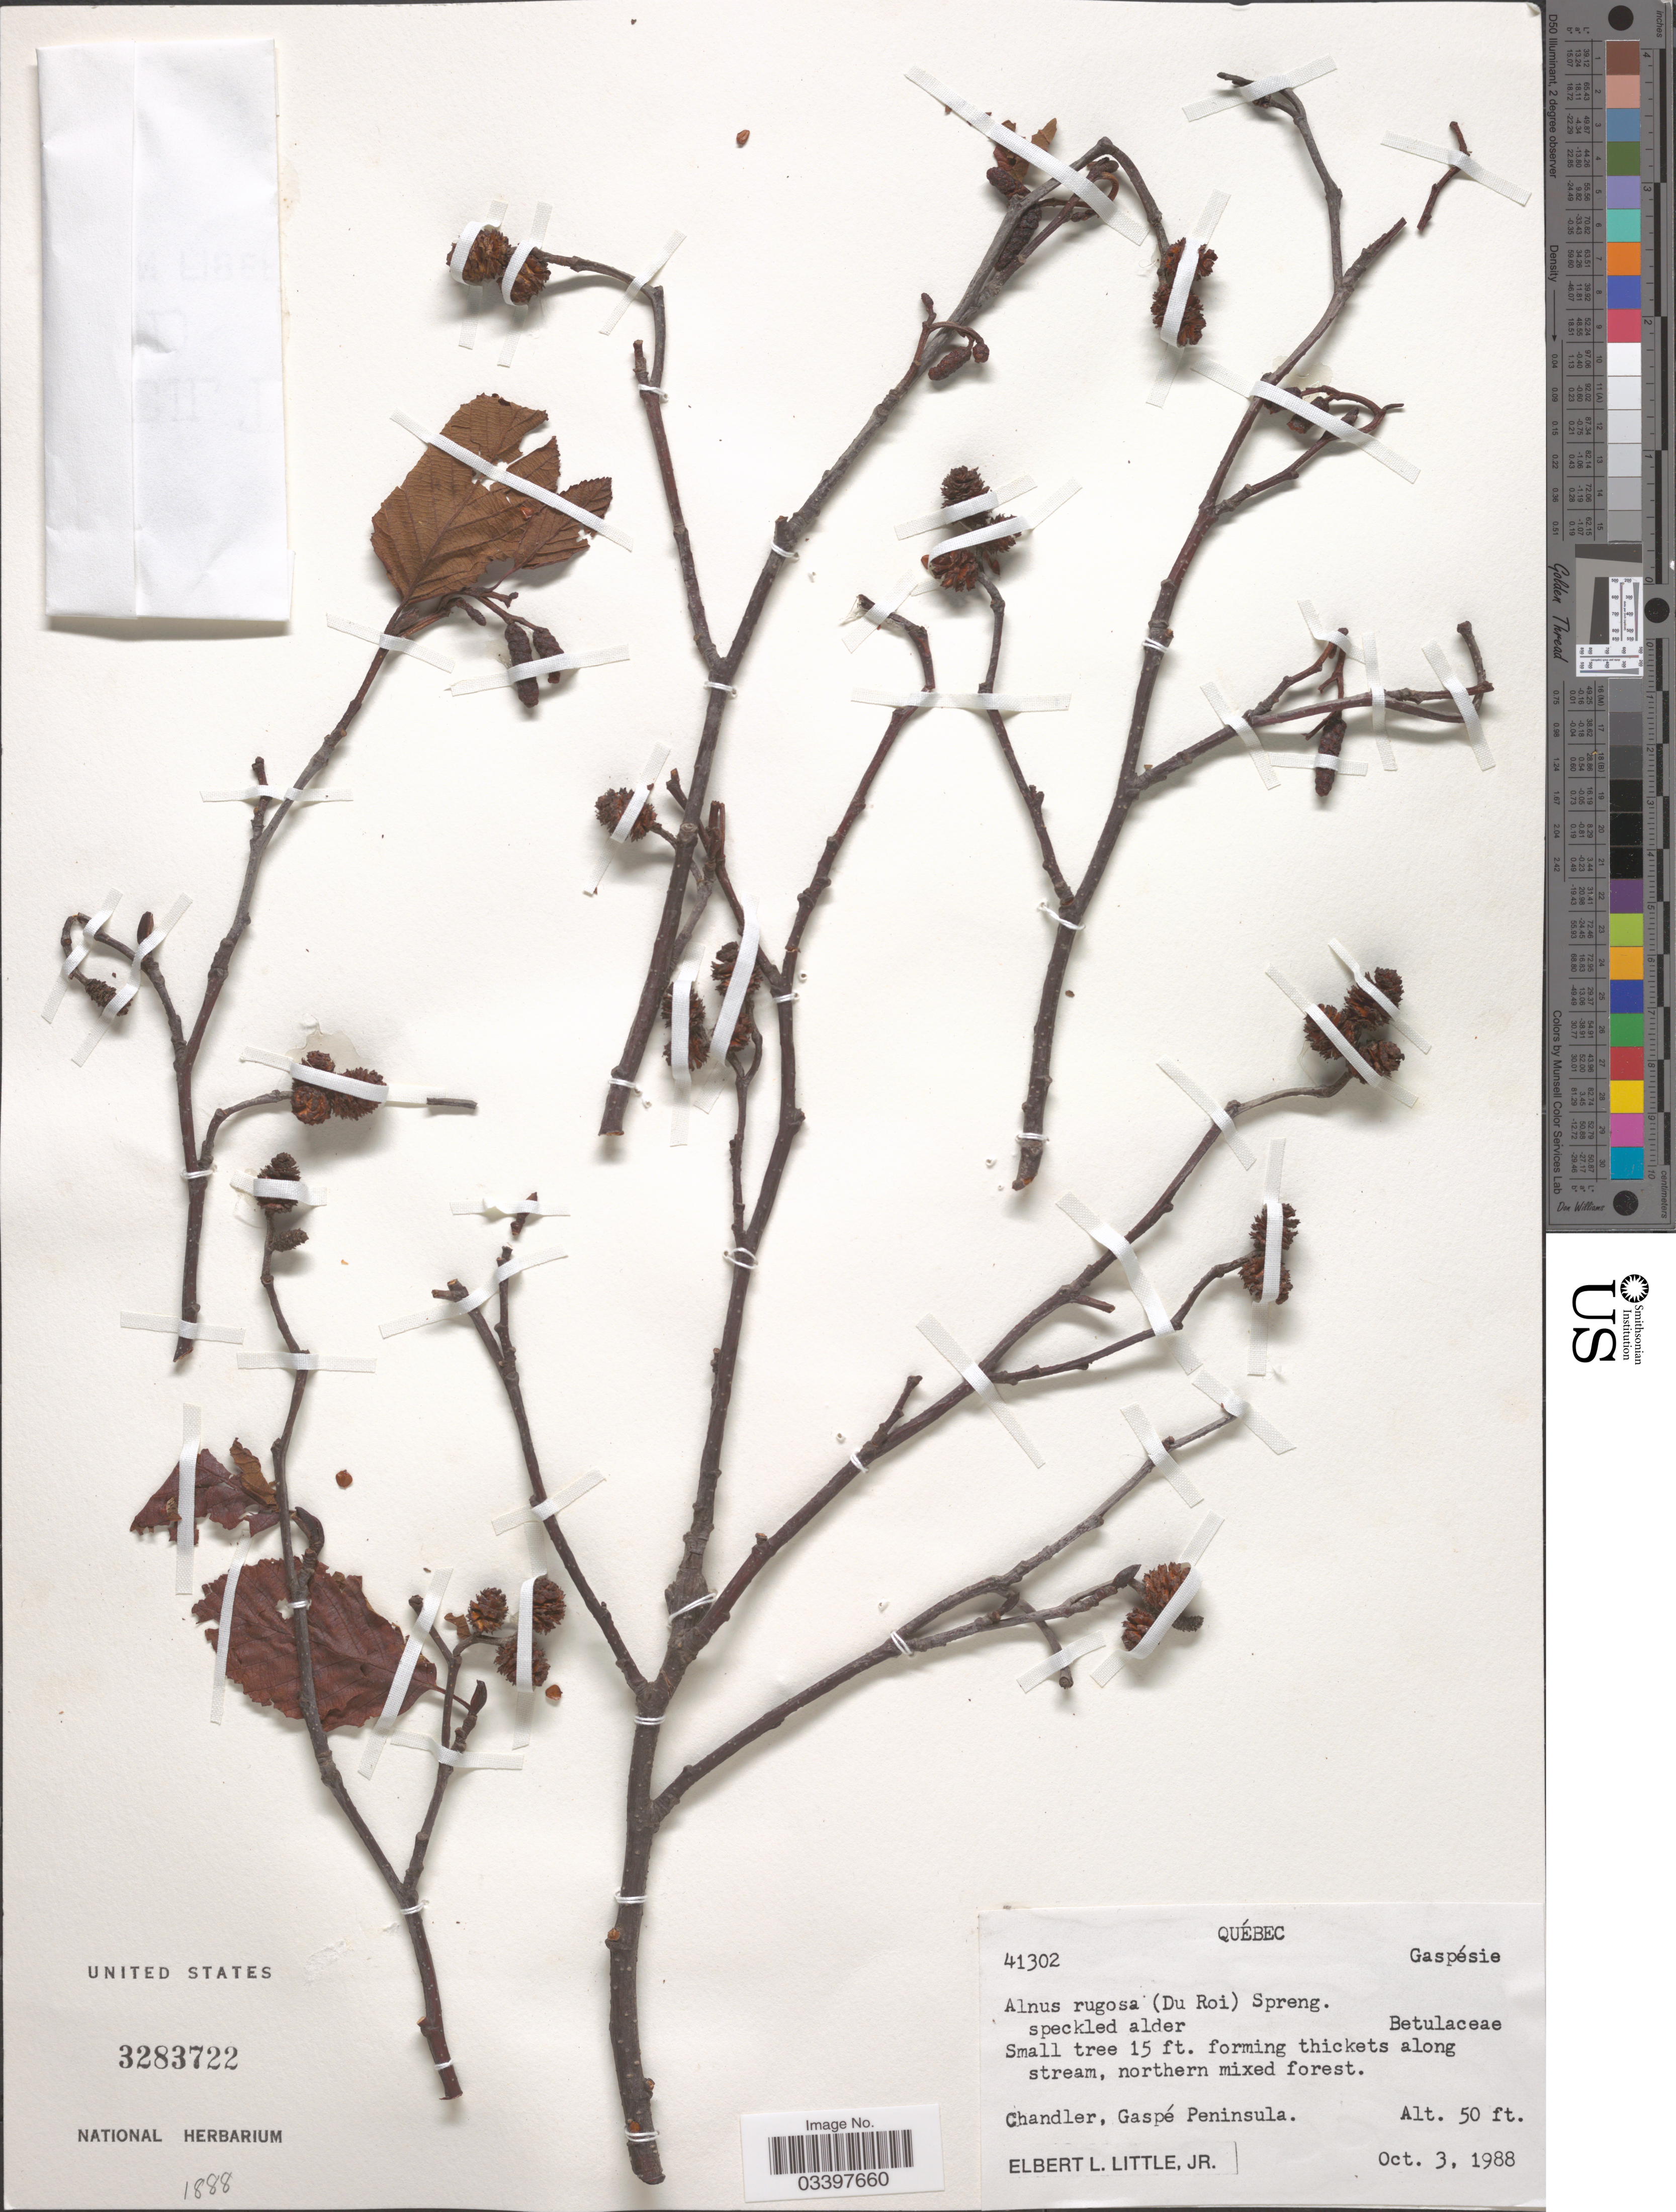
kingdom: Plantae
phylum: Tracheophyta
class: Magnoliopsida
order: Fagales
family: Betulaceae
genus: Alnus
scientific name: Alnus incana subsp. rugosa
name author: (Du Roi) R.T. Clausen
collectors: E. L. Little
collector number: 41302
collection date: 1988-10-03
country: Canada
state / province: Quebec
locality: Gaspésie. Chandler, Gaspé Peninsula.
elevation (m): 15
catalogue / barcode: US 3283722